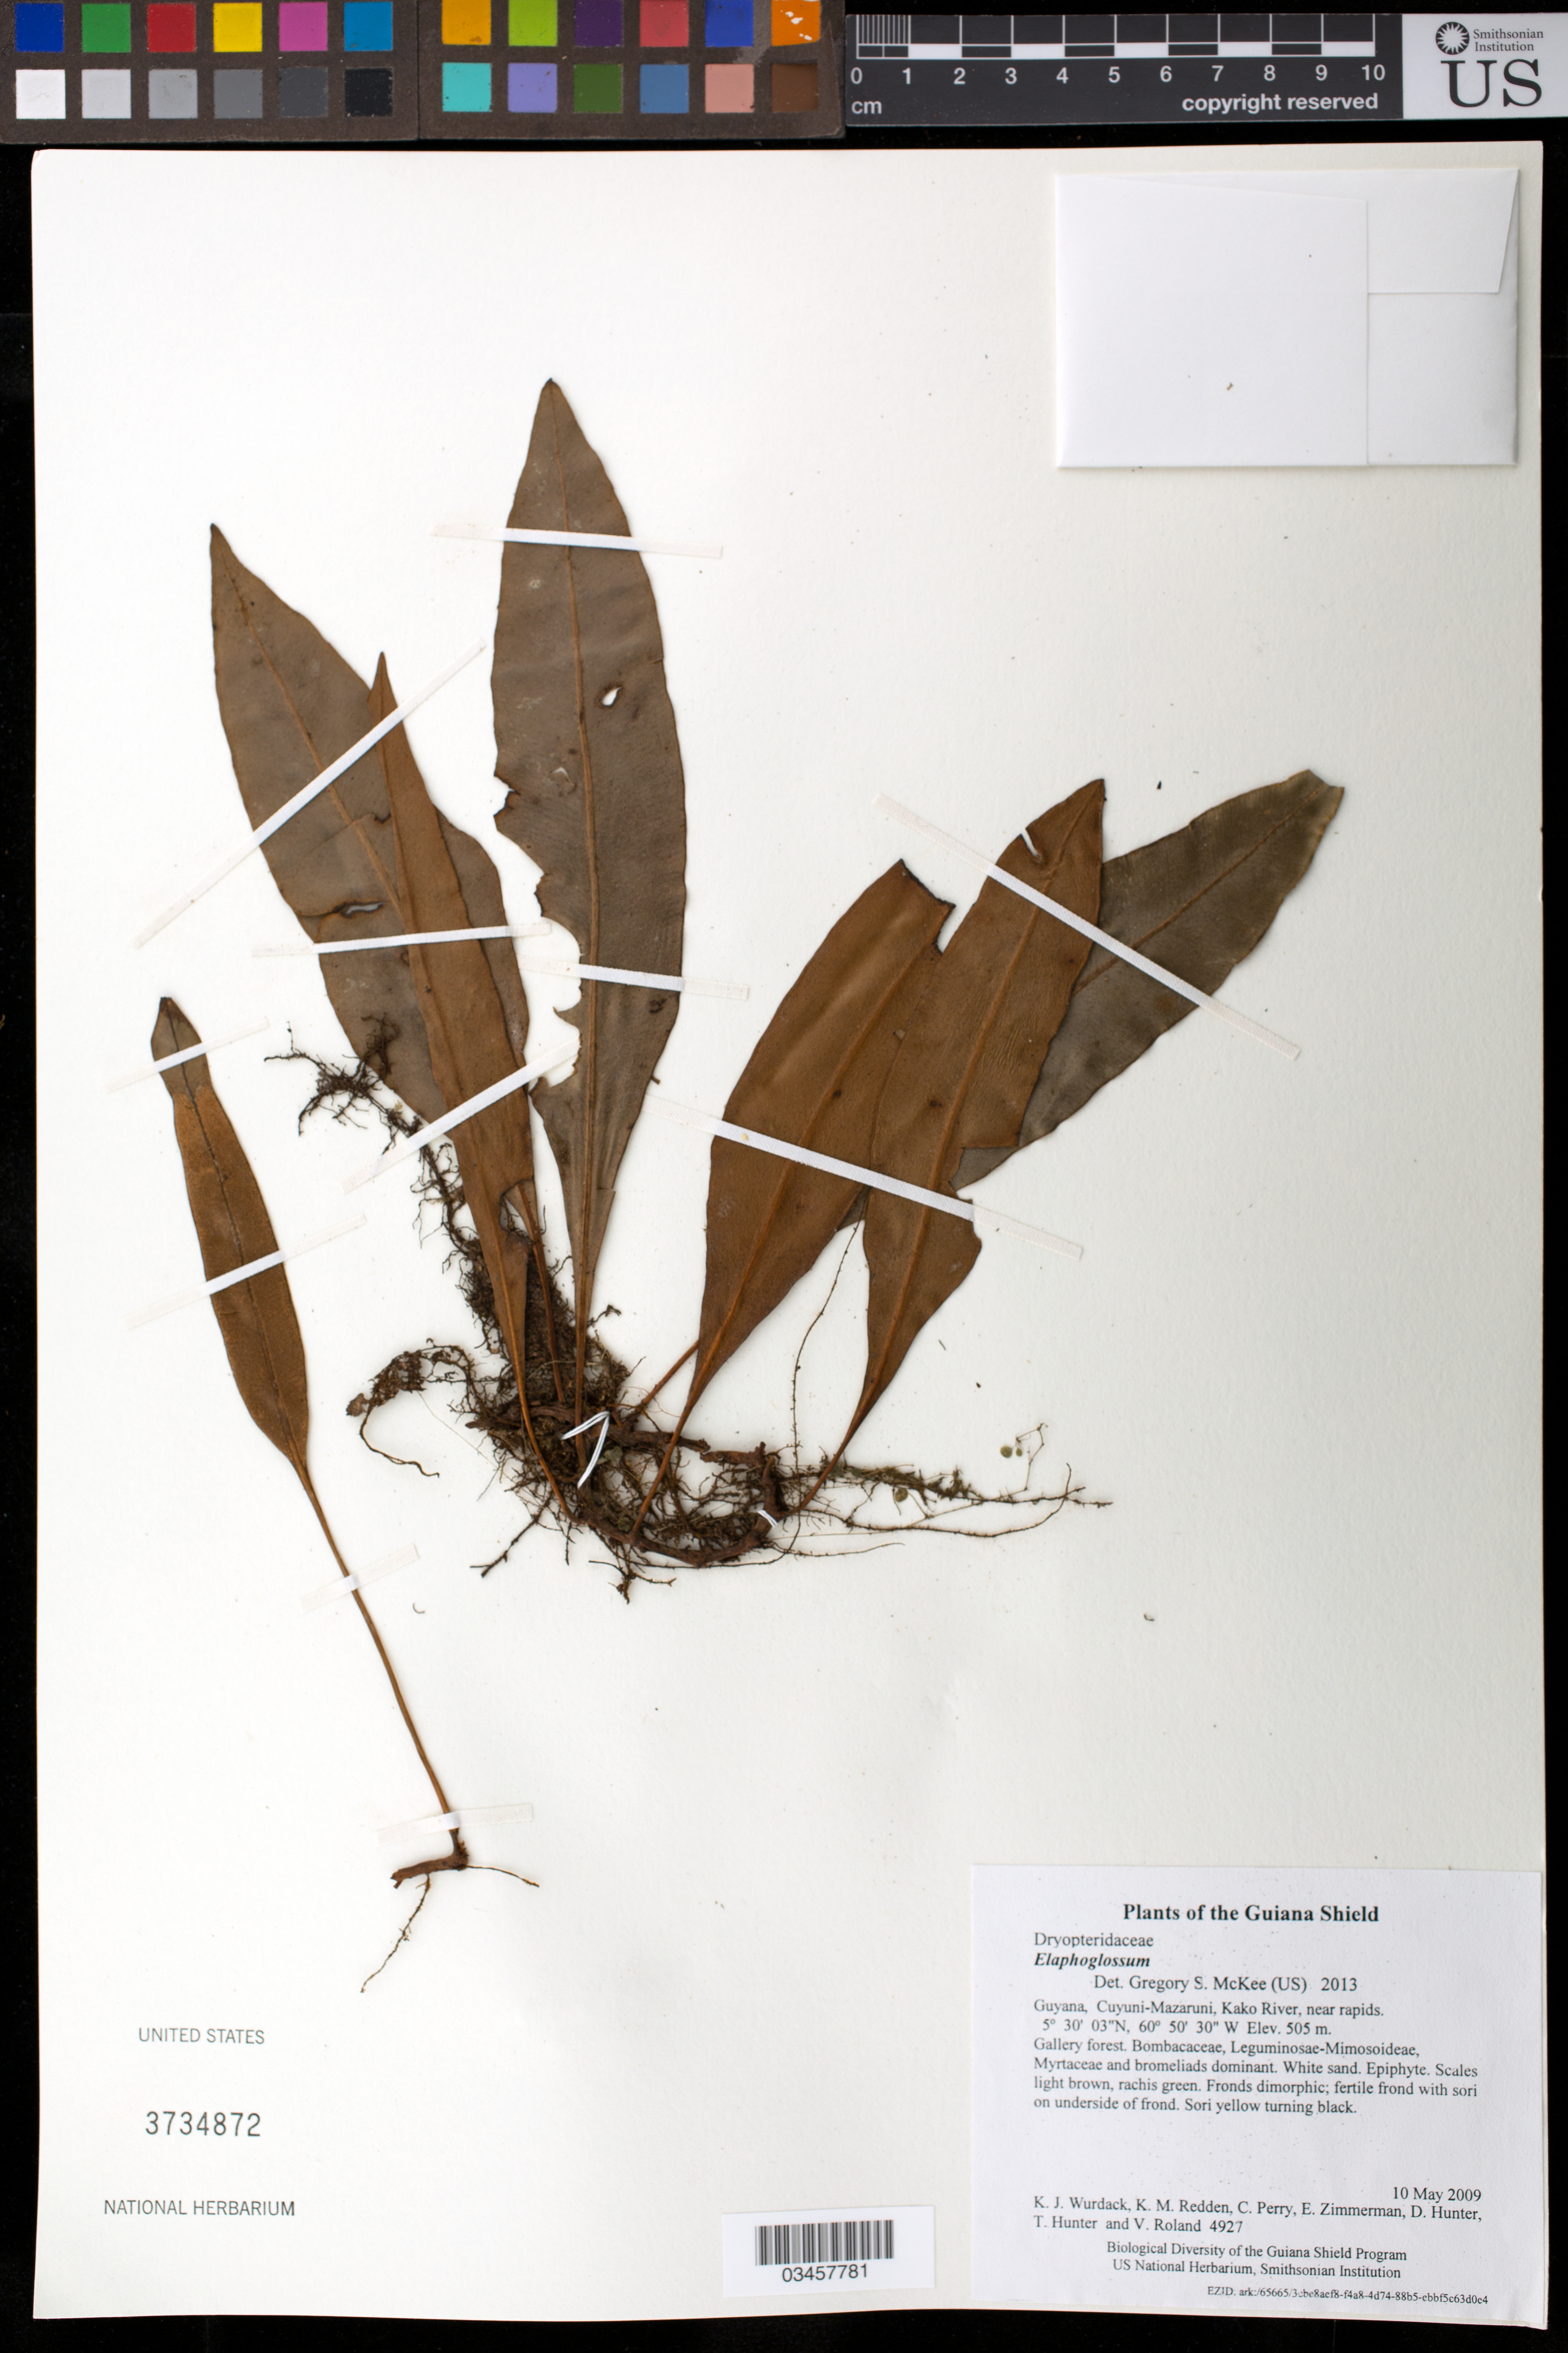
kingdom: Plantae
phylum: Tracheophyta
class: Polypodiopsida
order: Polypodiales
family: Dryopteridaceae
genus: Elaphoglossum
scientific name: Elaphoglossum sp.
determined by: McKee, G. S., (US), NMNH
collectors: K. Wurdack, K. M. Redden, C. Perry, E. Zimmerman, D. Hunter, T. Hunter & V. Roland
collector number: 4927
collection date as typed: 10 May 2009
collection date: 2009-05-10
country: Guyana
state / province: Cuyuni-Mazaruni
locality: Kako River, near rapids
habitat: Gallery forest. Bombacaceae, Leguminosae-Mimosoideae, Myrtaceae and bromeliads dominant. White sand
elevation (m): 505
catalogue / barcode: US 3734872